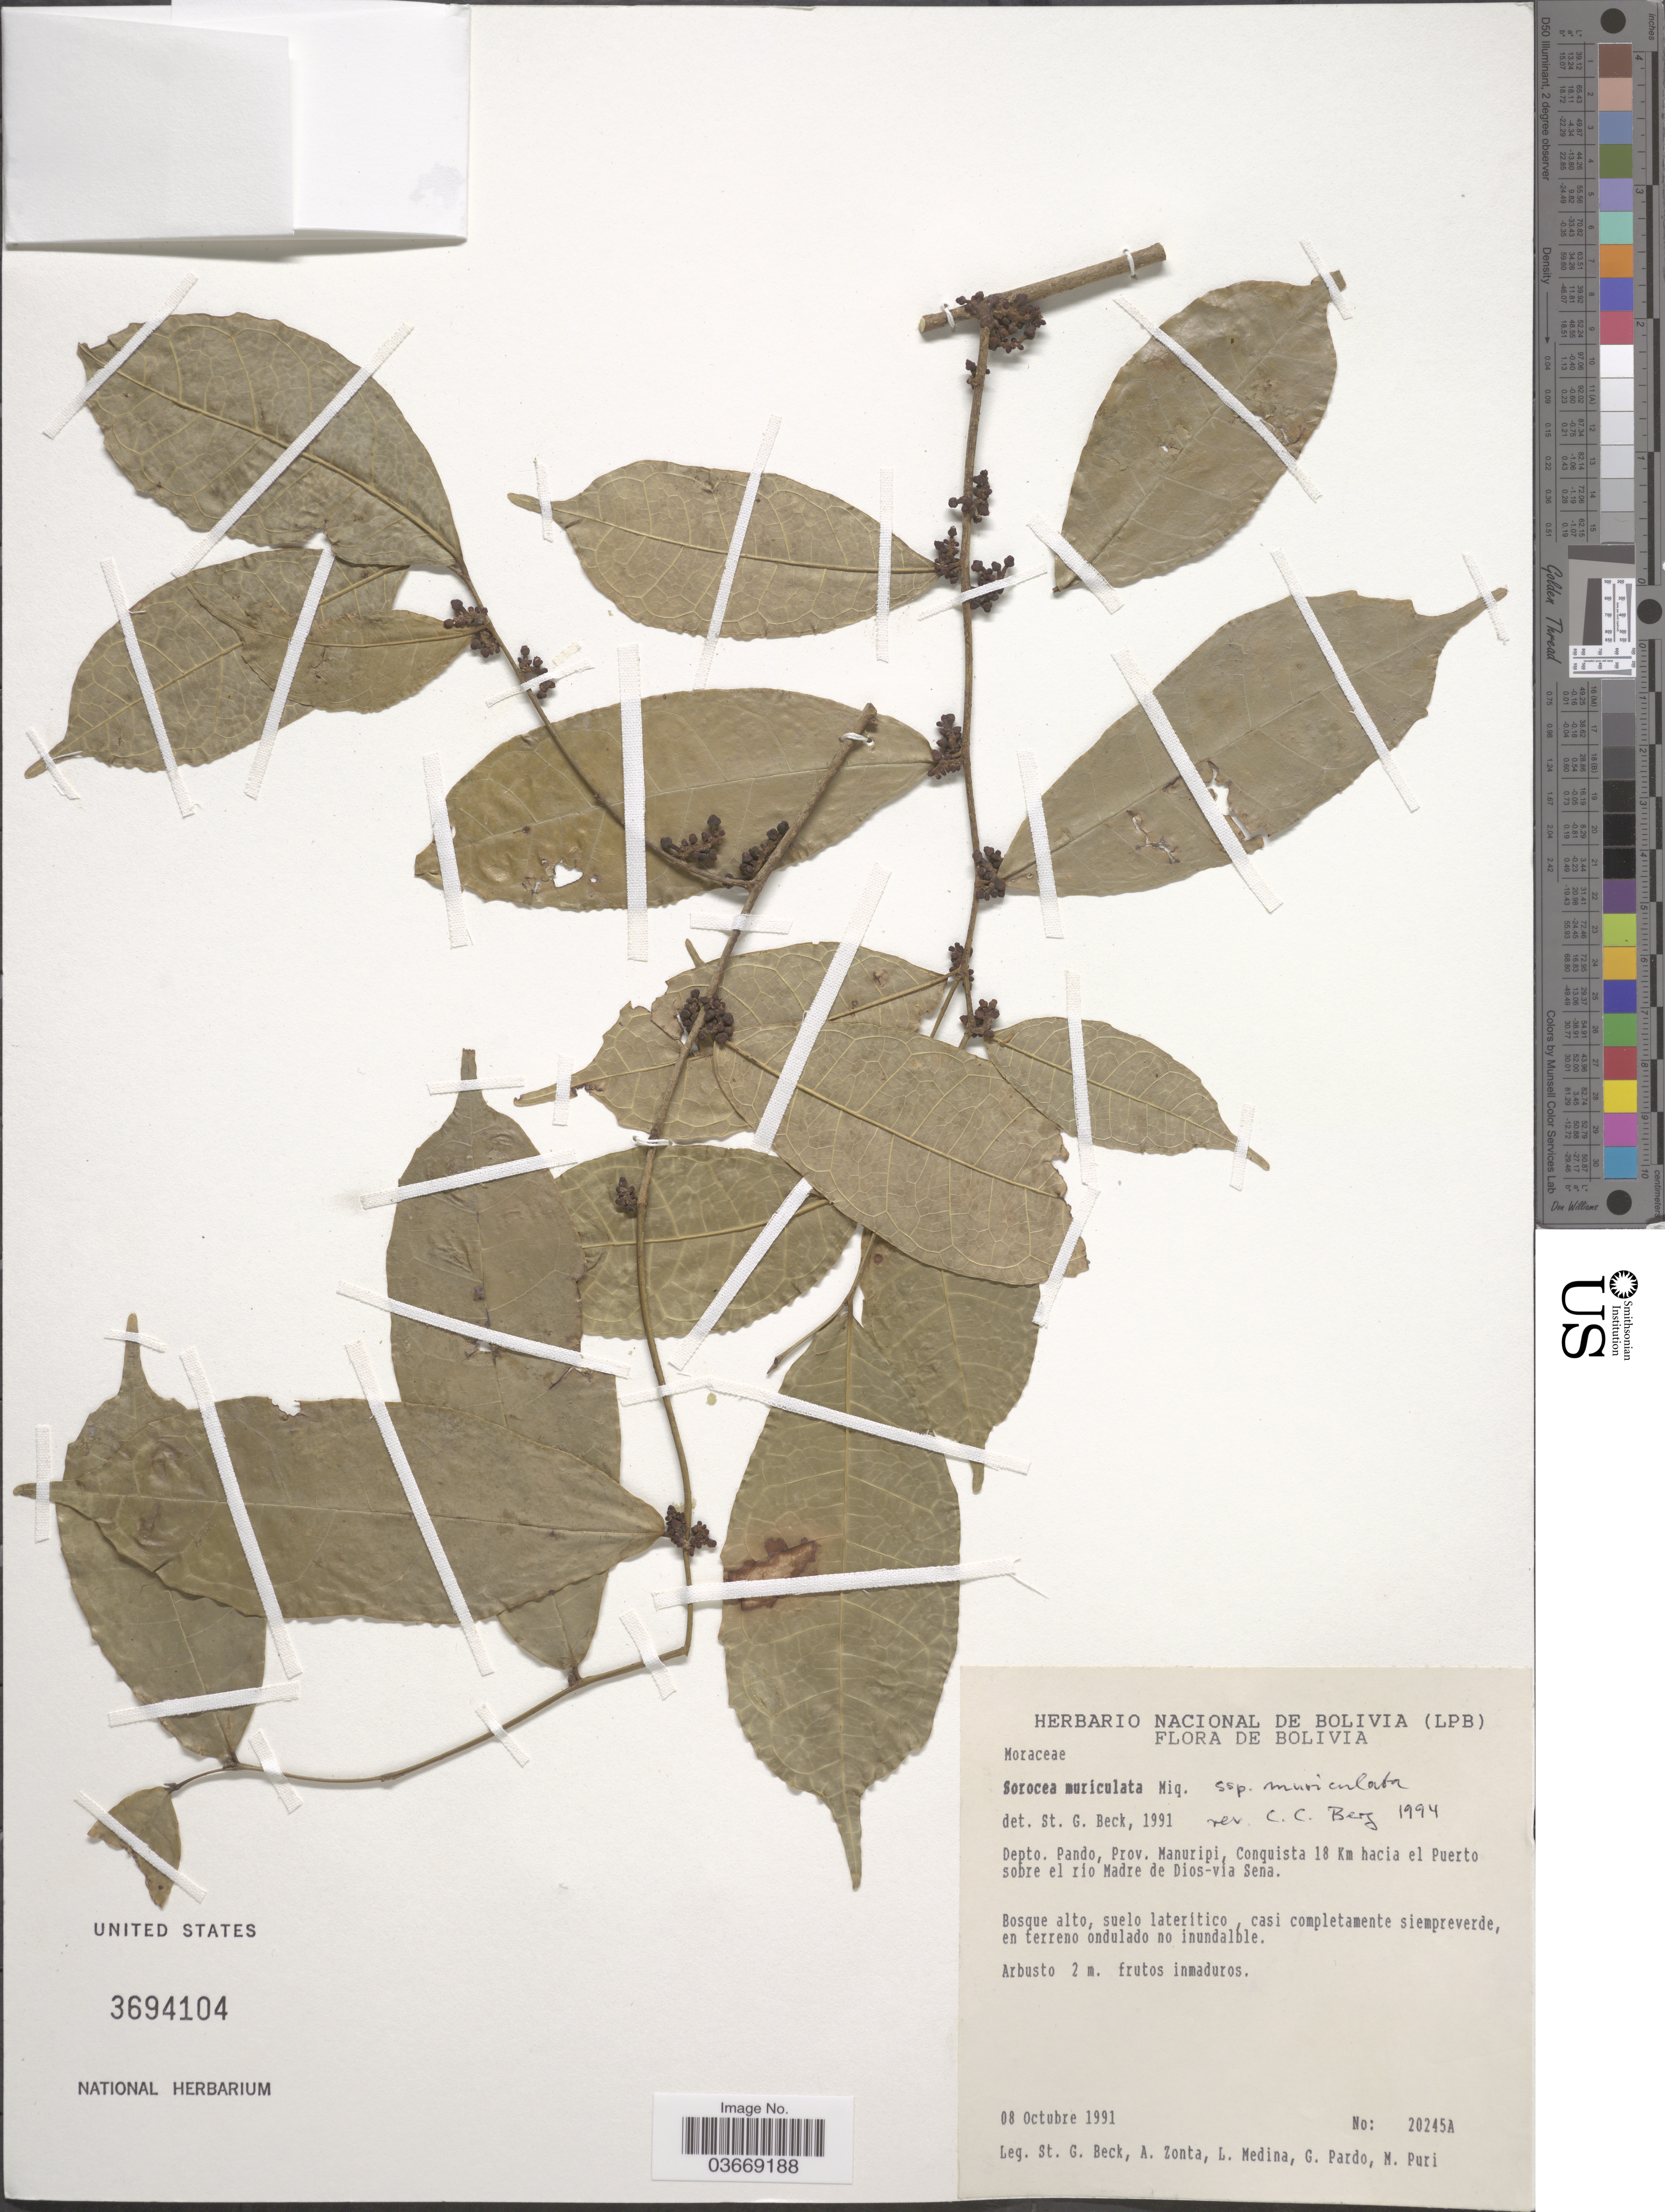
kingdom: Plantae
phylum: Tracheophyta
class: Magnoliopsida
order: Rosales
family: Moraceae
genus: Sorocea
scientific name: Sorocea muriculata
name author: Miq.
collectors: S. G. Beck, A. Zonta, L. Medina, G. Pardo & M. Puri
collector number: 20245A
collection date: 1991-10-08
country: Bolivia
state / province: Pando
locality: Depto. Pando, Prov. Manuripi, Conquista 18 Km hacia el Puerto sobre el río Madre de Dios - vía Sena.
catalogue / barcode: US 3694104